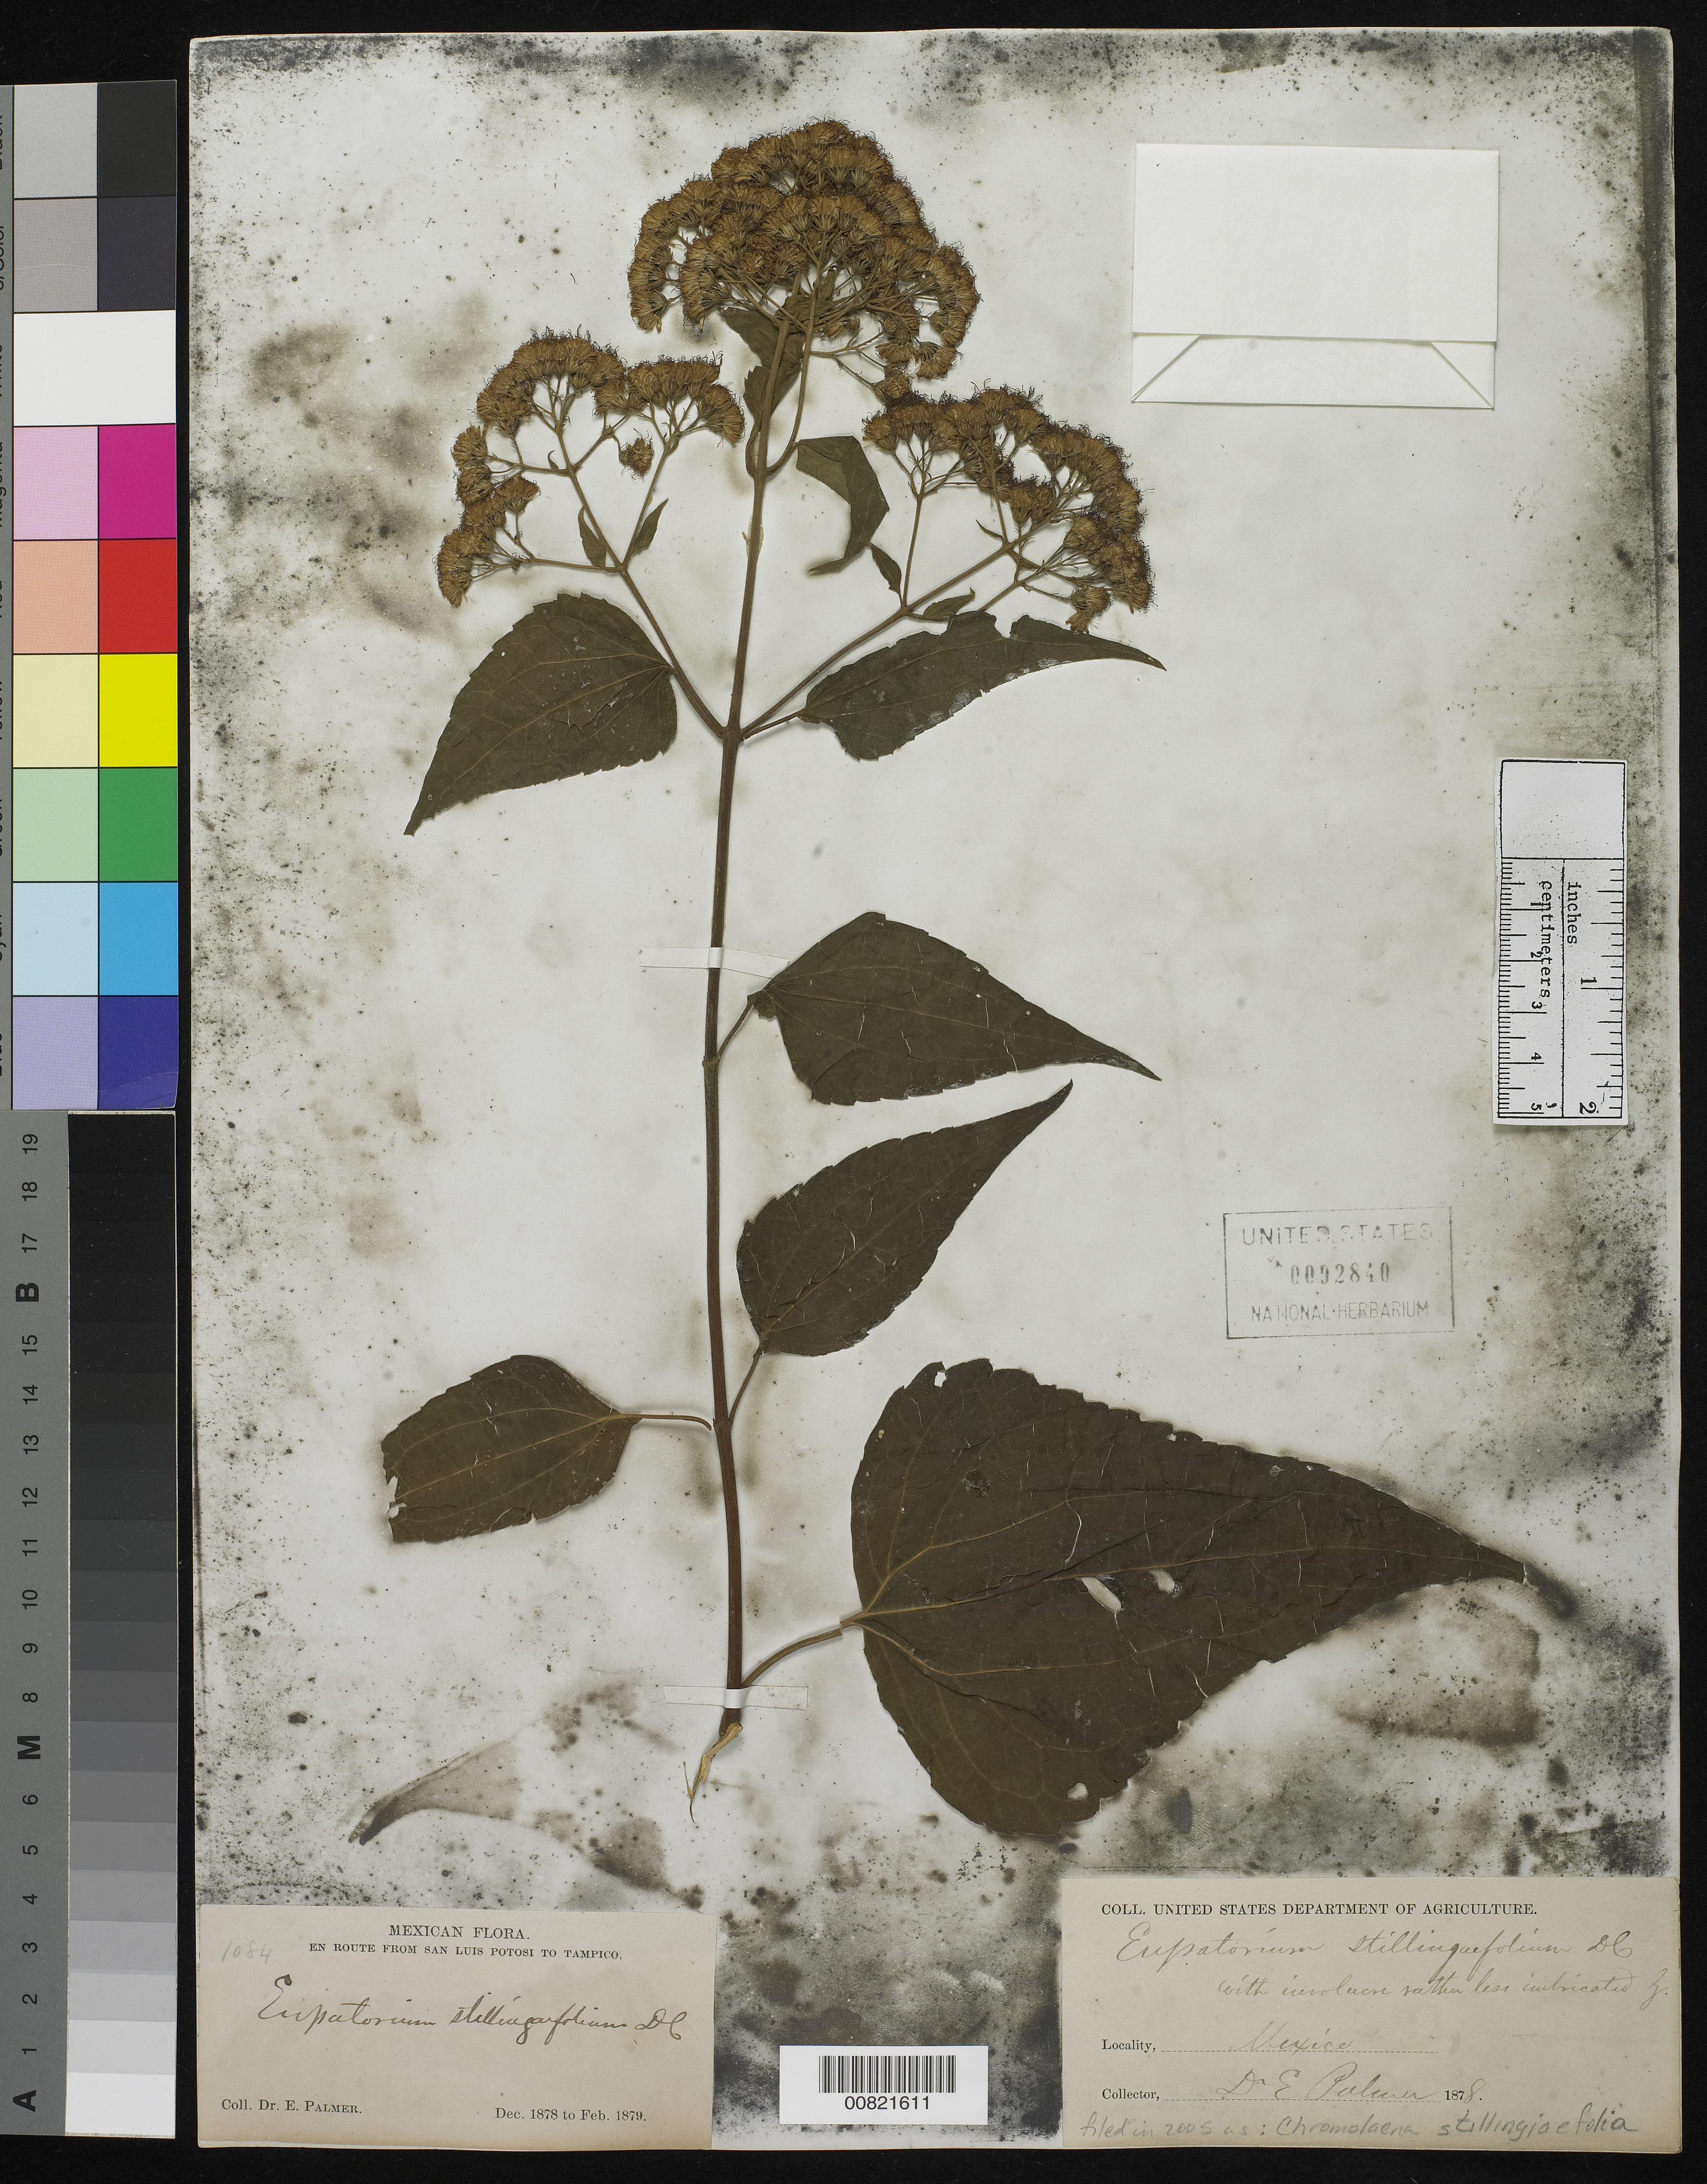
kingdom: Plantae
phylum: Tracheophyta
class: Magnoliopsida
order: Asterales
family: Asteraceae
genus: Chromolaena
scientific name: Chromolaena stillingiaefolia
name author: (DC.) R.M. King & H. Rob.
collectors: E. Palmer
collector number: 1084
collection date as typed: Dec 1878 to -- Feb 1879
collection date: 1878-12/1879-02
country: Mexico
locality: En route from San Luis Potosí to Tampico, Tamaulipas.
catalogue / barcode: US 92840